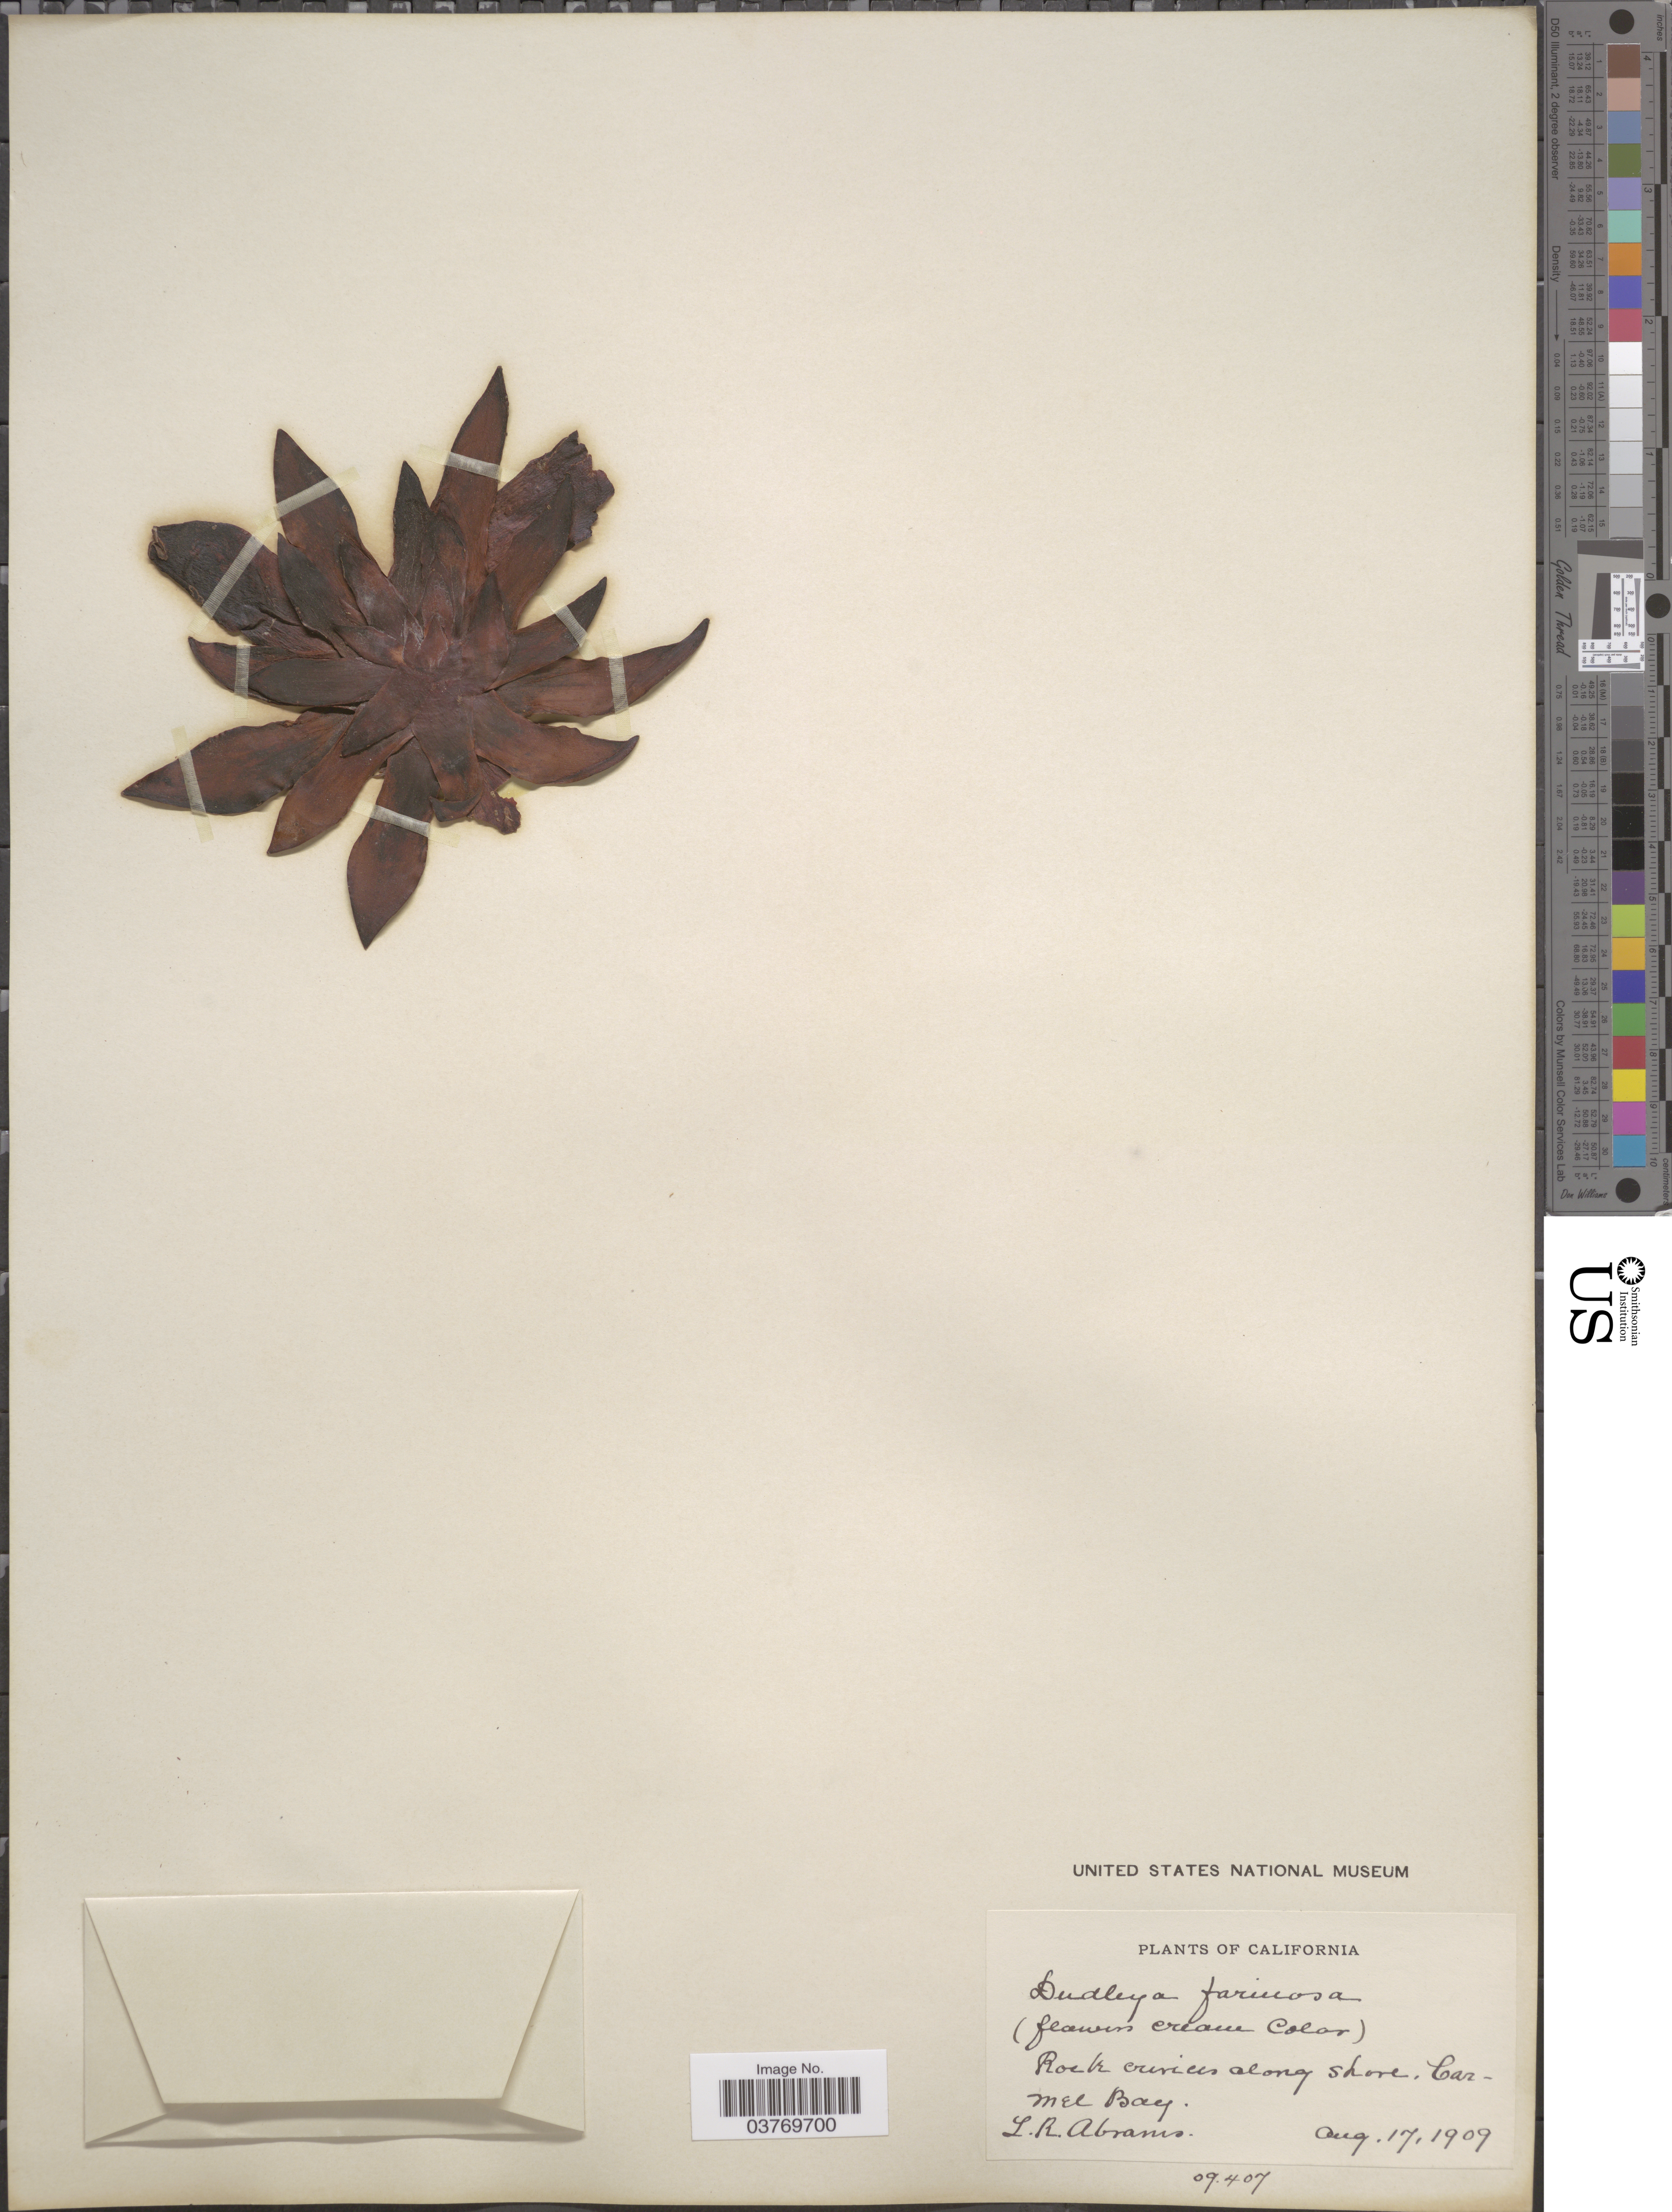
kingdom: Plantae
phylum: Tracheophyta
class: Magnoliopsida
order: Saxifragales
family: Crassulaceae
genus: Dudleya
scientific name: Dudleya farinosa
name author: (Lindl.) Britton & Rose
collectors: L. Abrams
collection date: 1909-08-17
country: United States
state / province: California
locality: Carmel Bay.